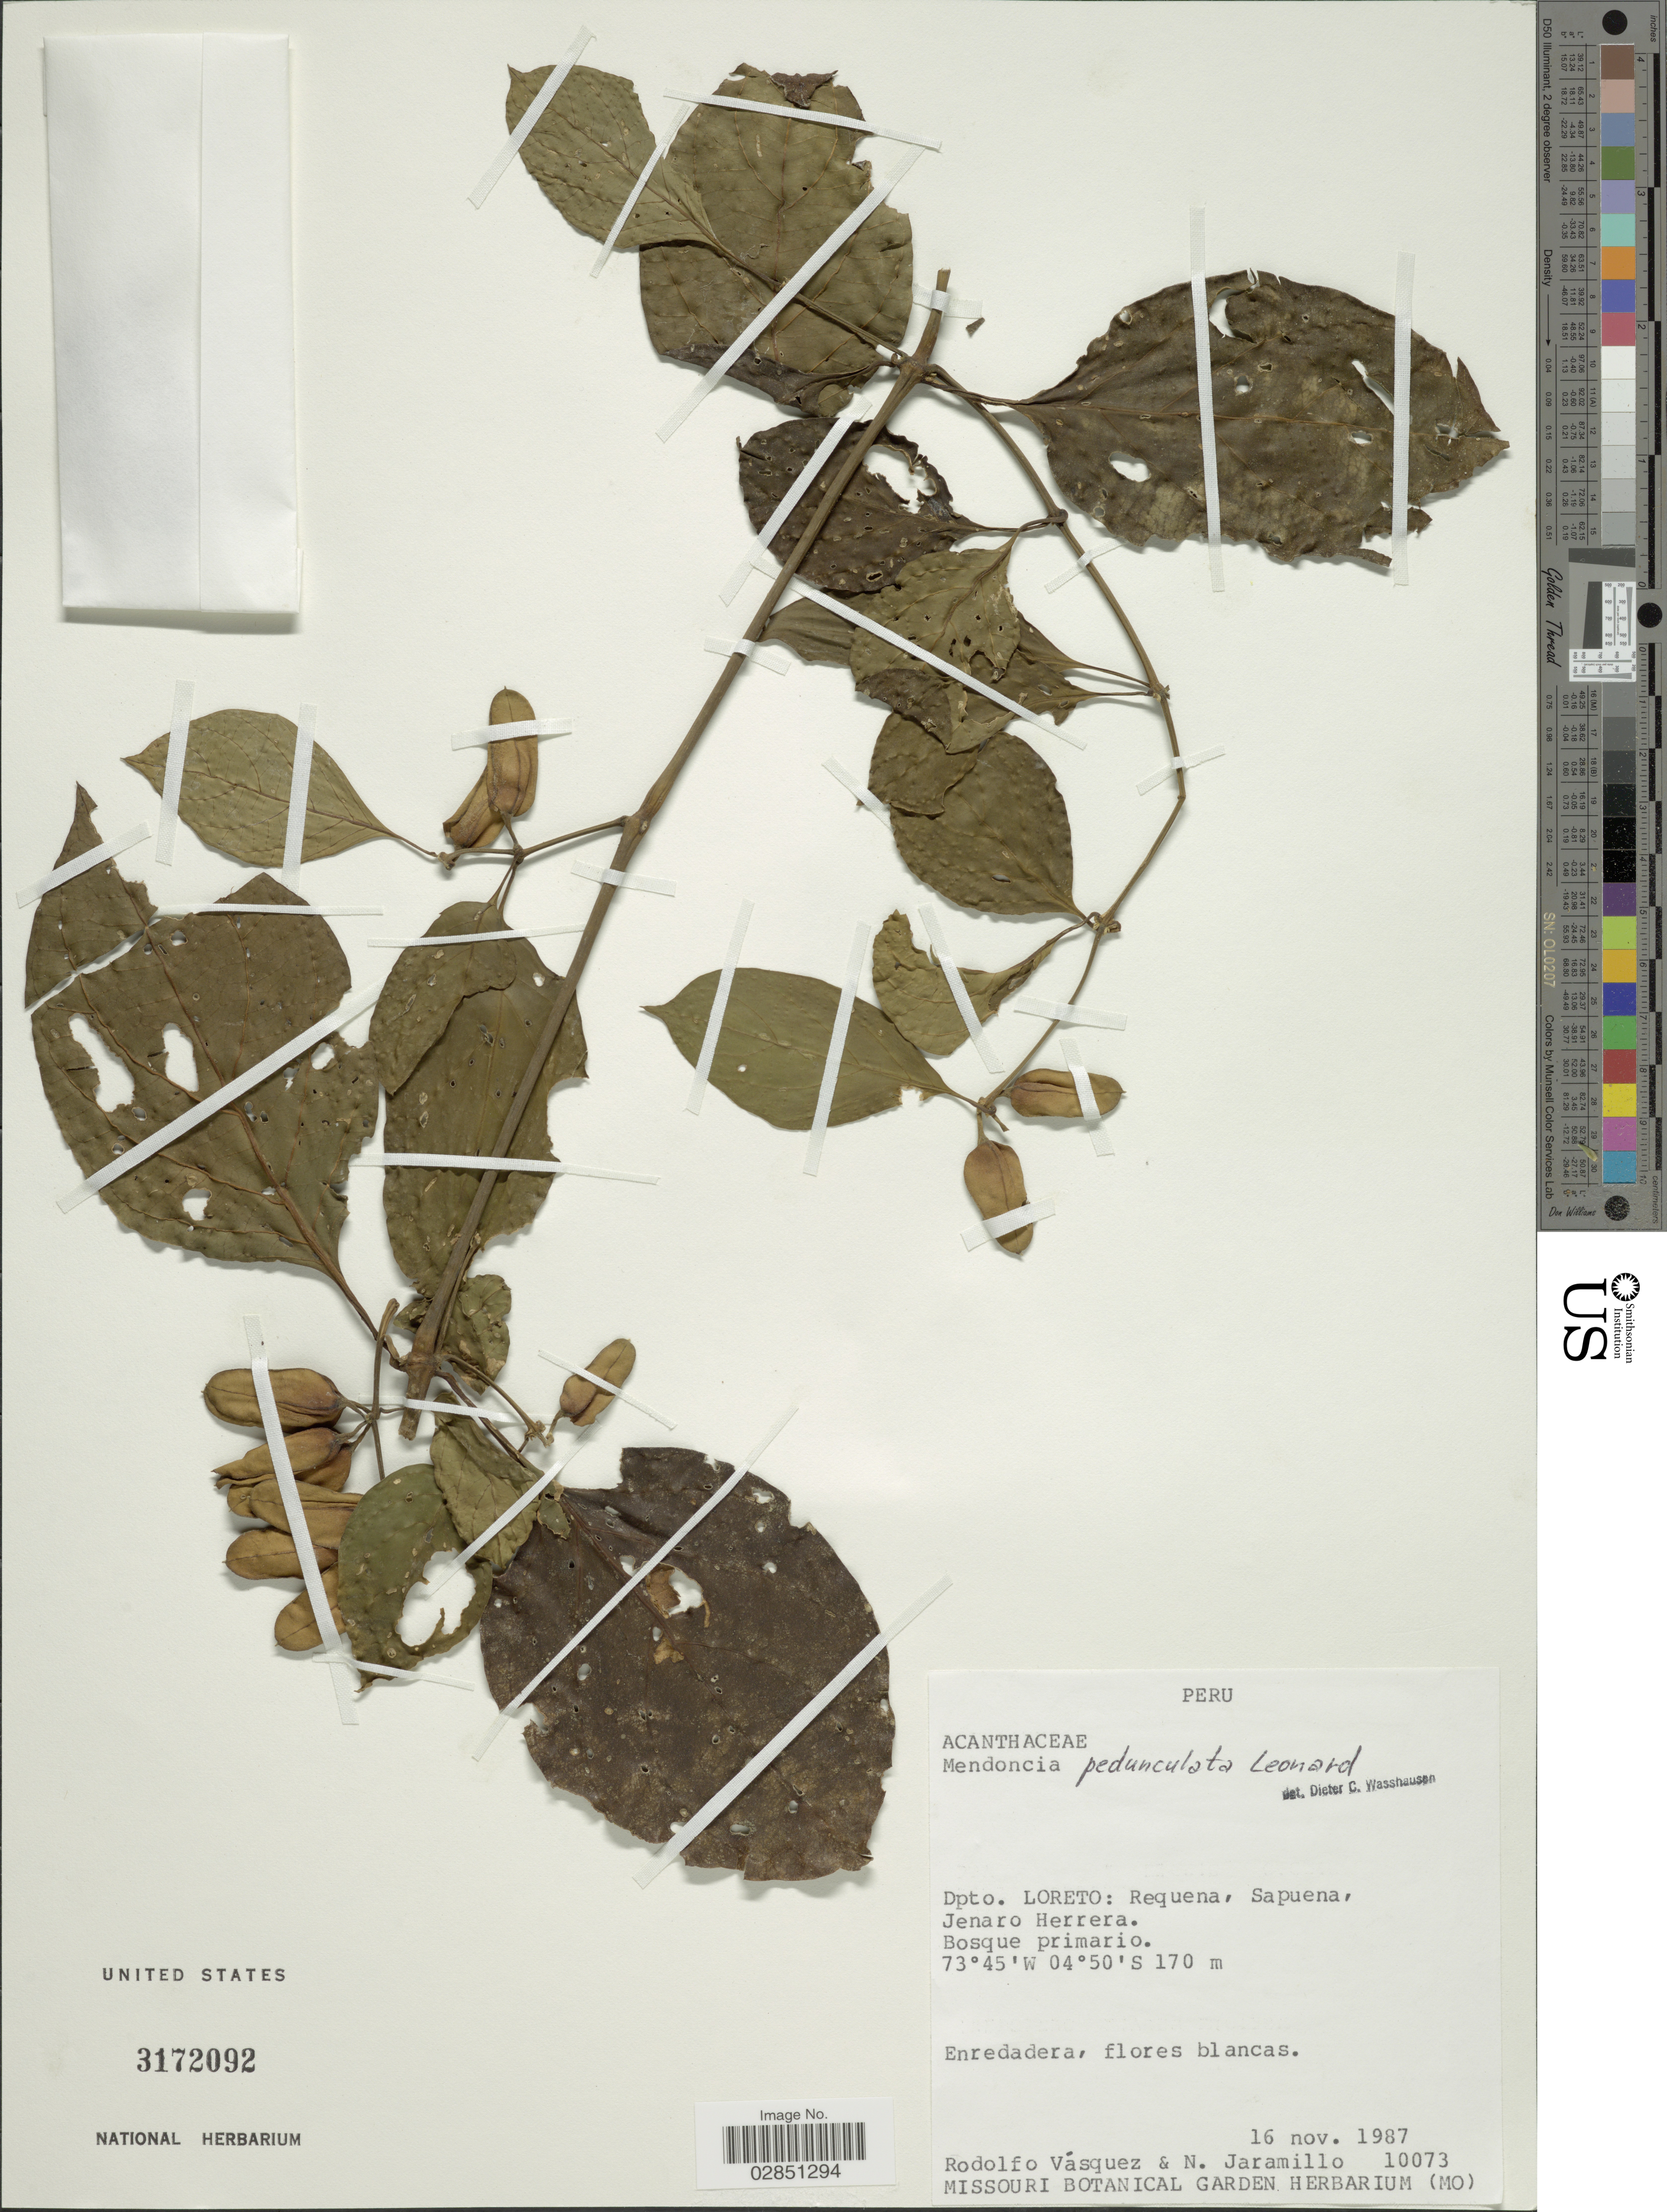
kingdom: Plantae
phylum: Tracheophyta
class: Magnoliopsida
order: Lamiales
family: Acanthaceae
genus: Mendoncia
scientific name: Mendoncia pedunculata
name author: Leonard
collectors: R. Vásquez & N. Jaramillo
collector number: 10073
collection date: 1987-11-16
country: Peru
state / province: Loreto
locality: Dpto. Loreto: Requena, Sapuena, Jenaro Herrera.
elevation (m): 170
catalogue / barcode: US 3172092